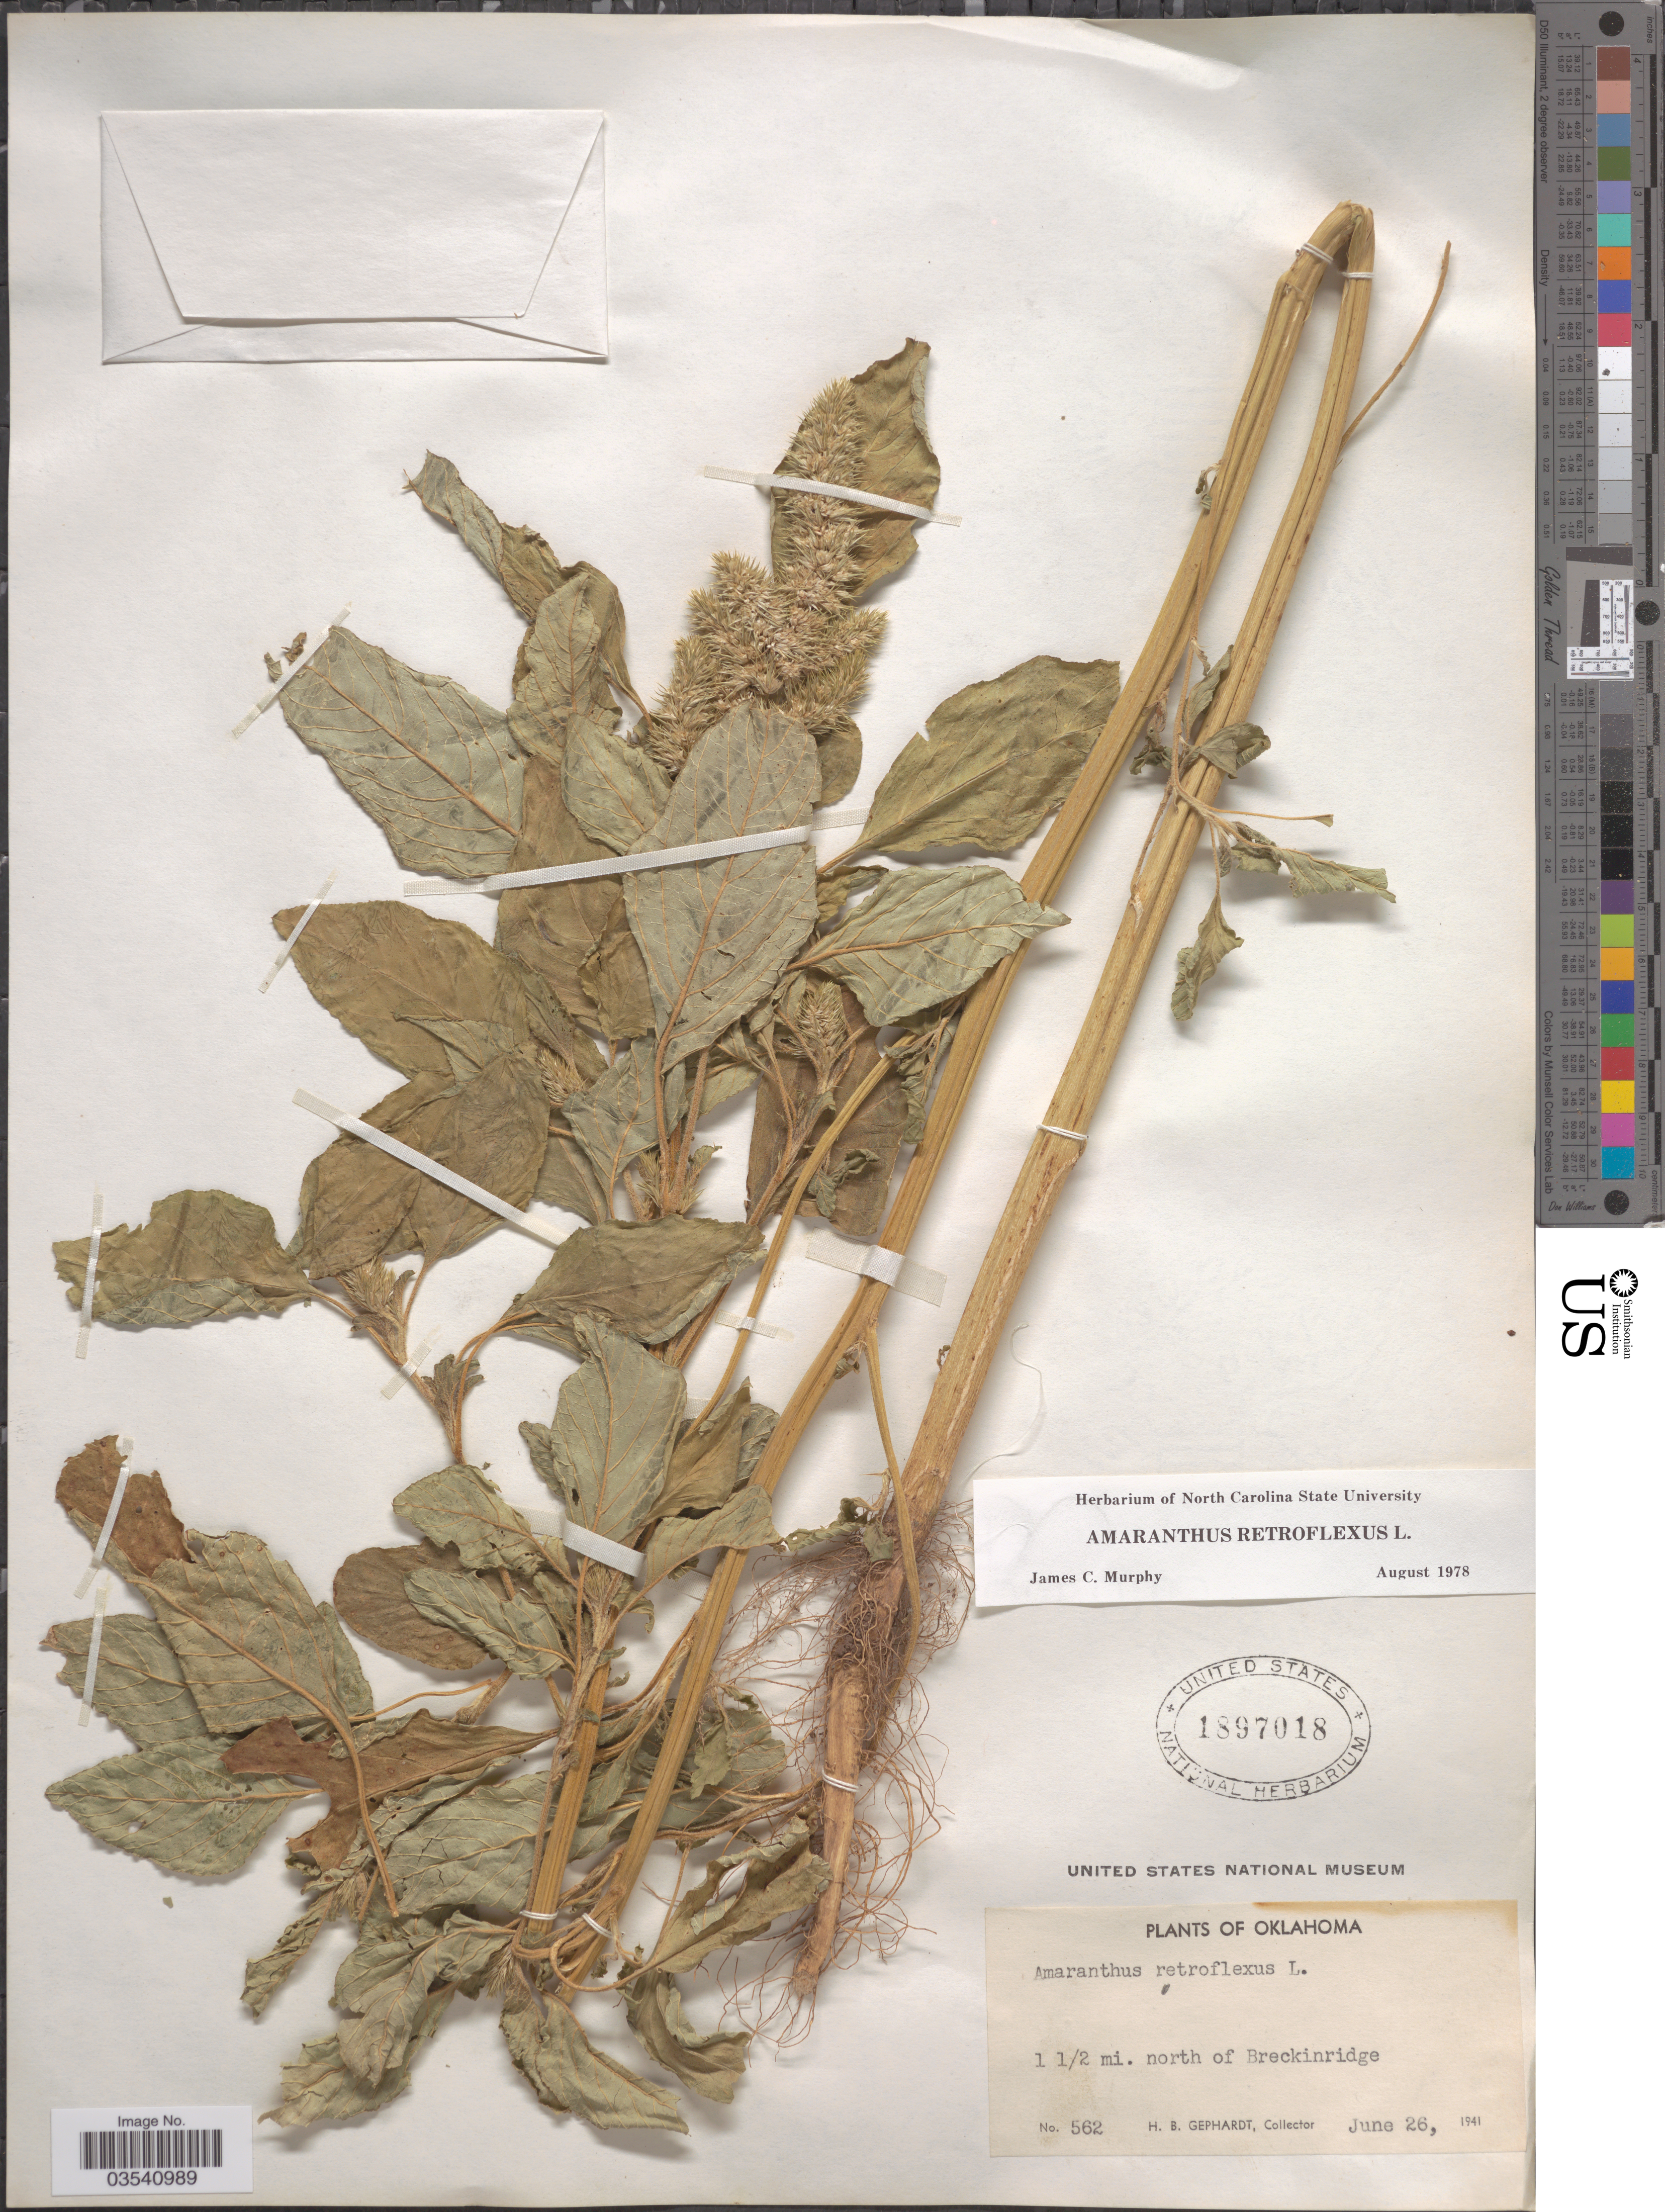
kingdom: Plantae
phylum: Tracheophyta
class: Magnoliopsida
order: Caryophyllales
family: Amaranthaceae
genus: Amaranthus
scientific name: Amaranthus retroflexus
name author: L.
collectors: H. Gephardt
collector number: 562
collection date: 1941-06-26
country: United States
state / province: Oklahoma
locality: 1½ mi. north of Breckinridge.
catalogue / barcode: US 1897018